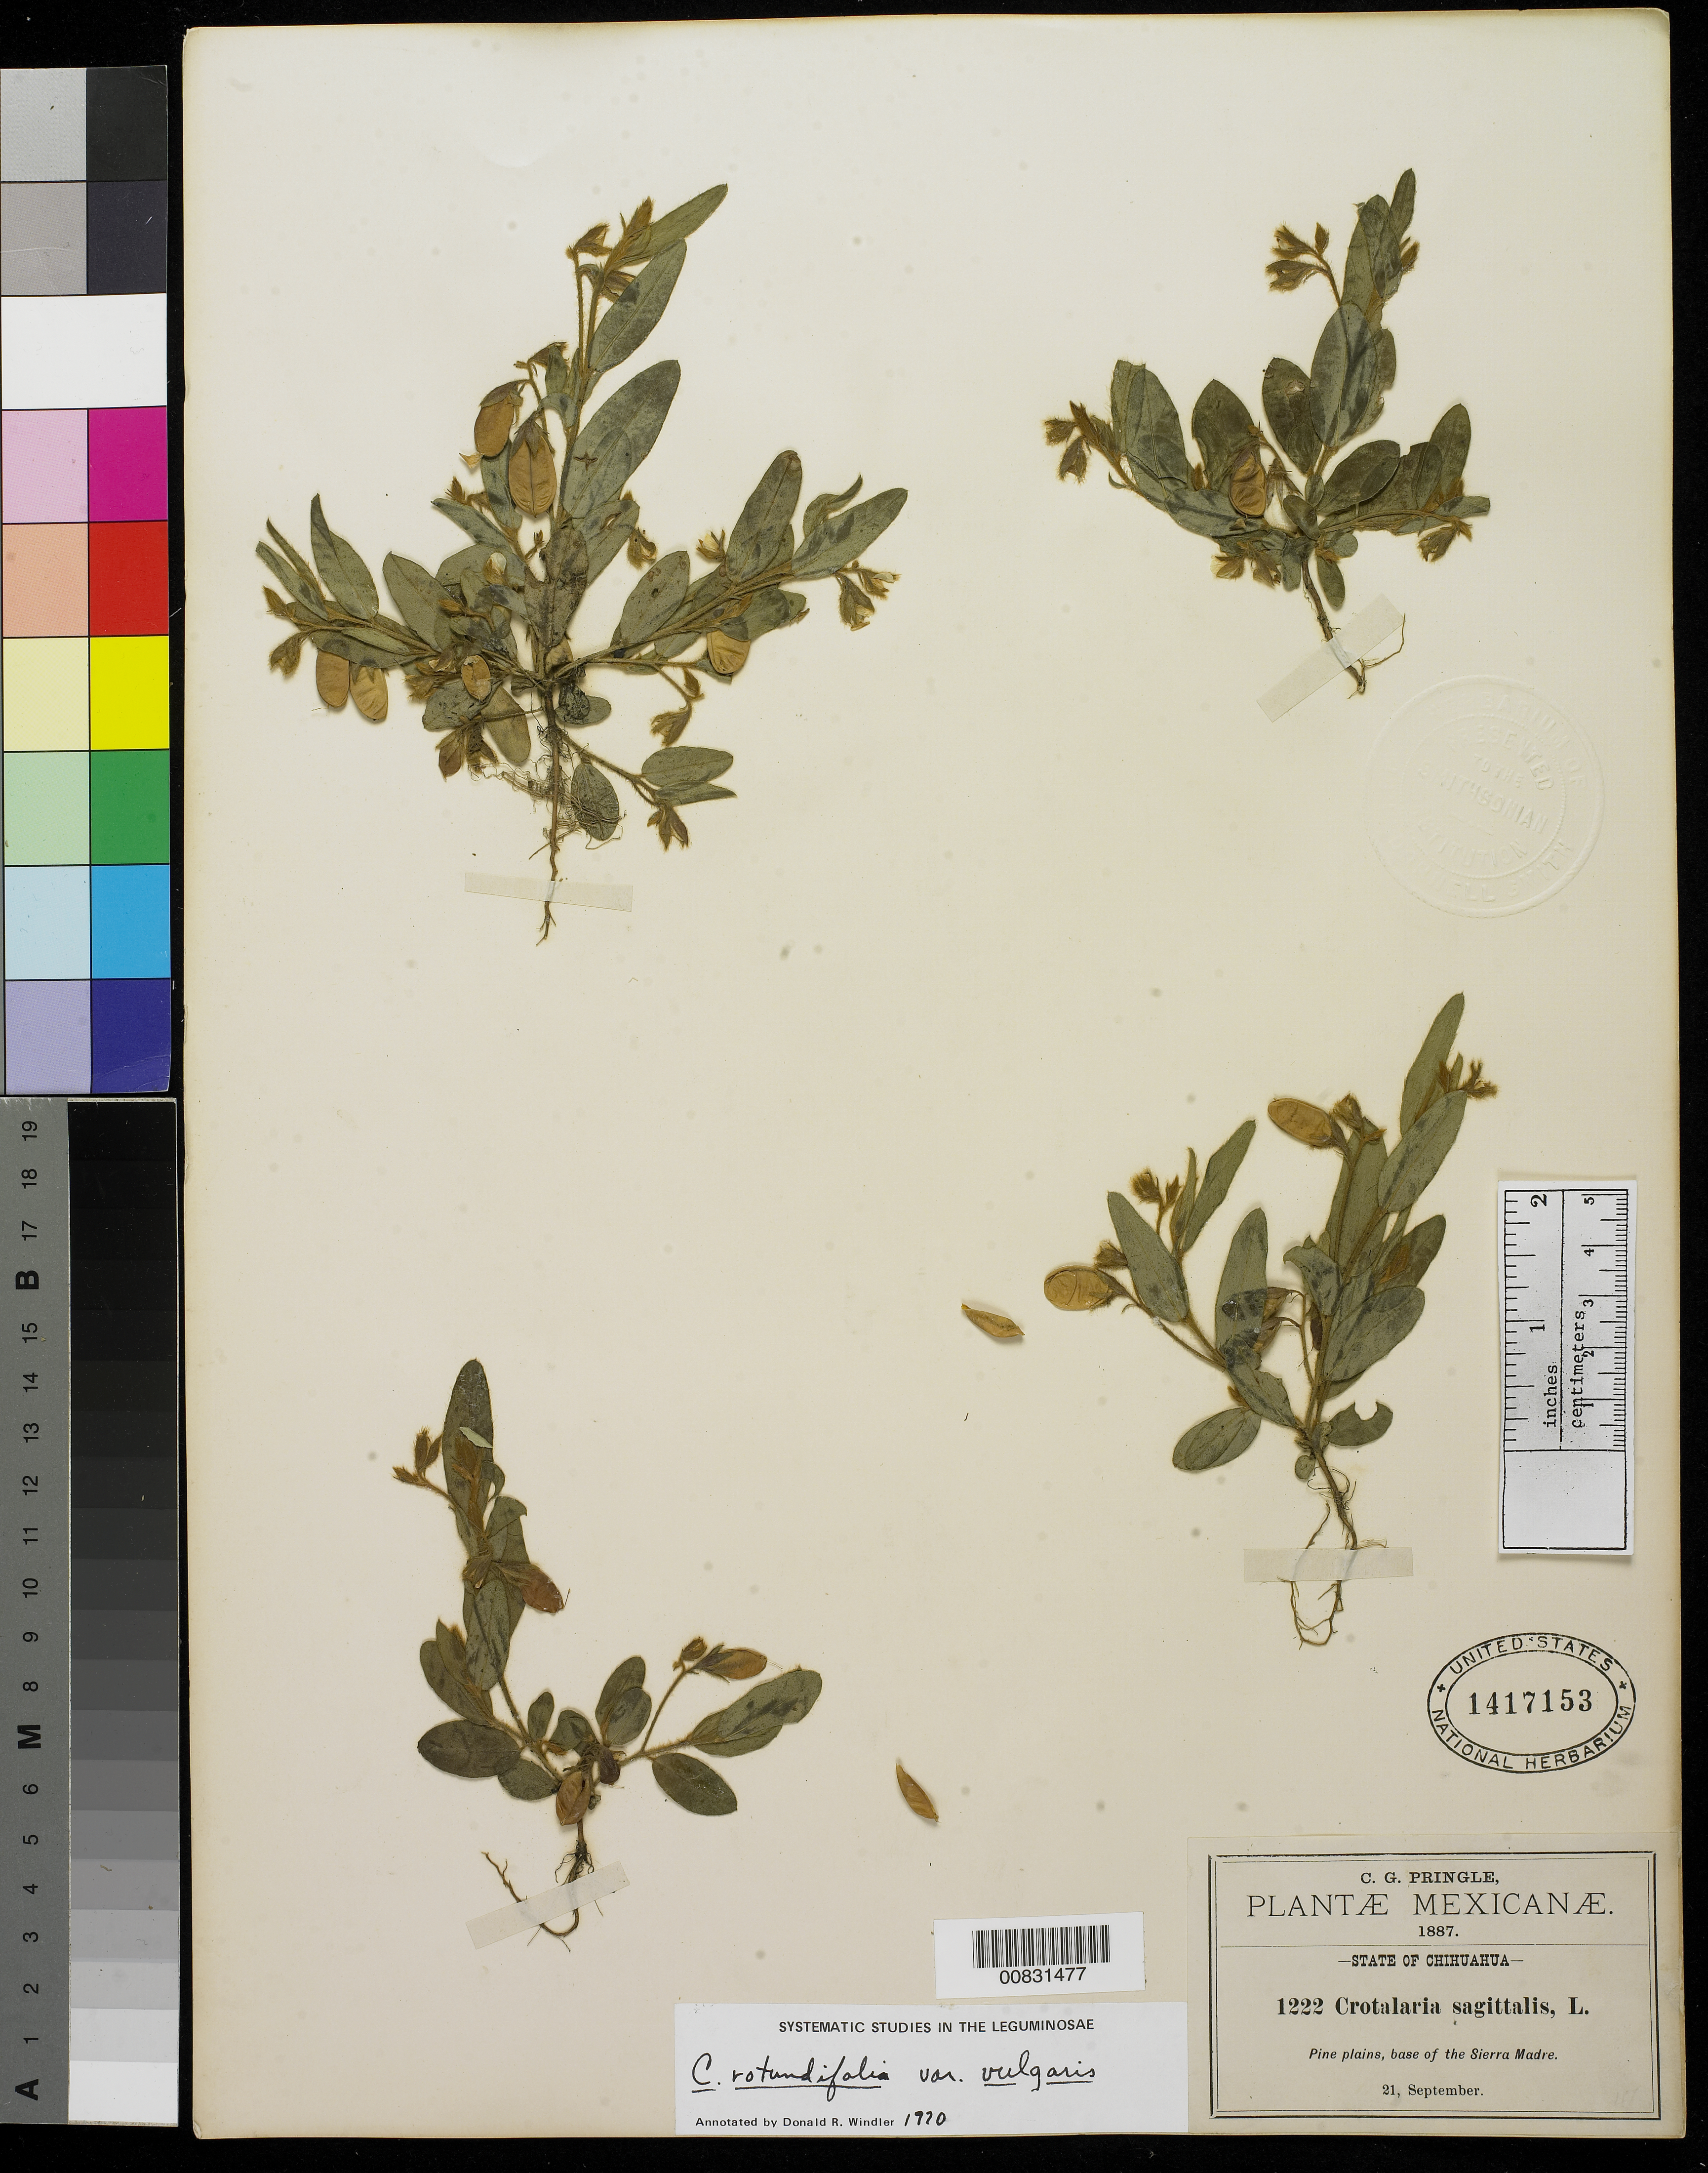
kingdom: Plantae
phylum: Tracheophyta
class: Magnoliopsida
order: Fabales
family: Fabaceae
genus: Crotalaria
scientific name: Crotalaria rotundifolia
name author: Walter ex J.F. Gmel.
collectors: C. G. Pringle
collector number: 1222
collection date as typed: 21 Sep 1887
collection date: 1887-09-21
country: Mexico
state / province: Chihuahua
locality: Base of the Sierra Madre.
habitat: Pine plains.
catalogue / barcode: US 1417153